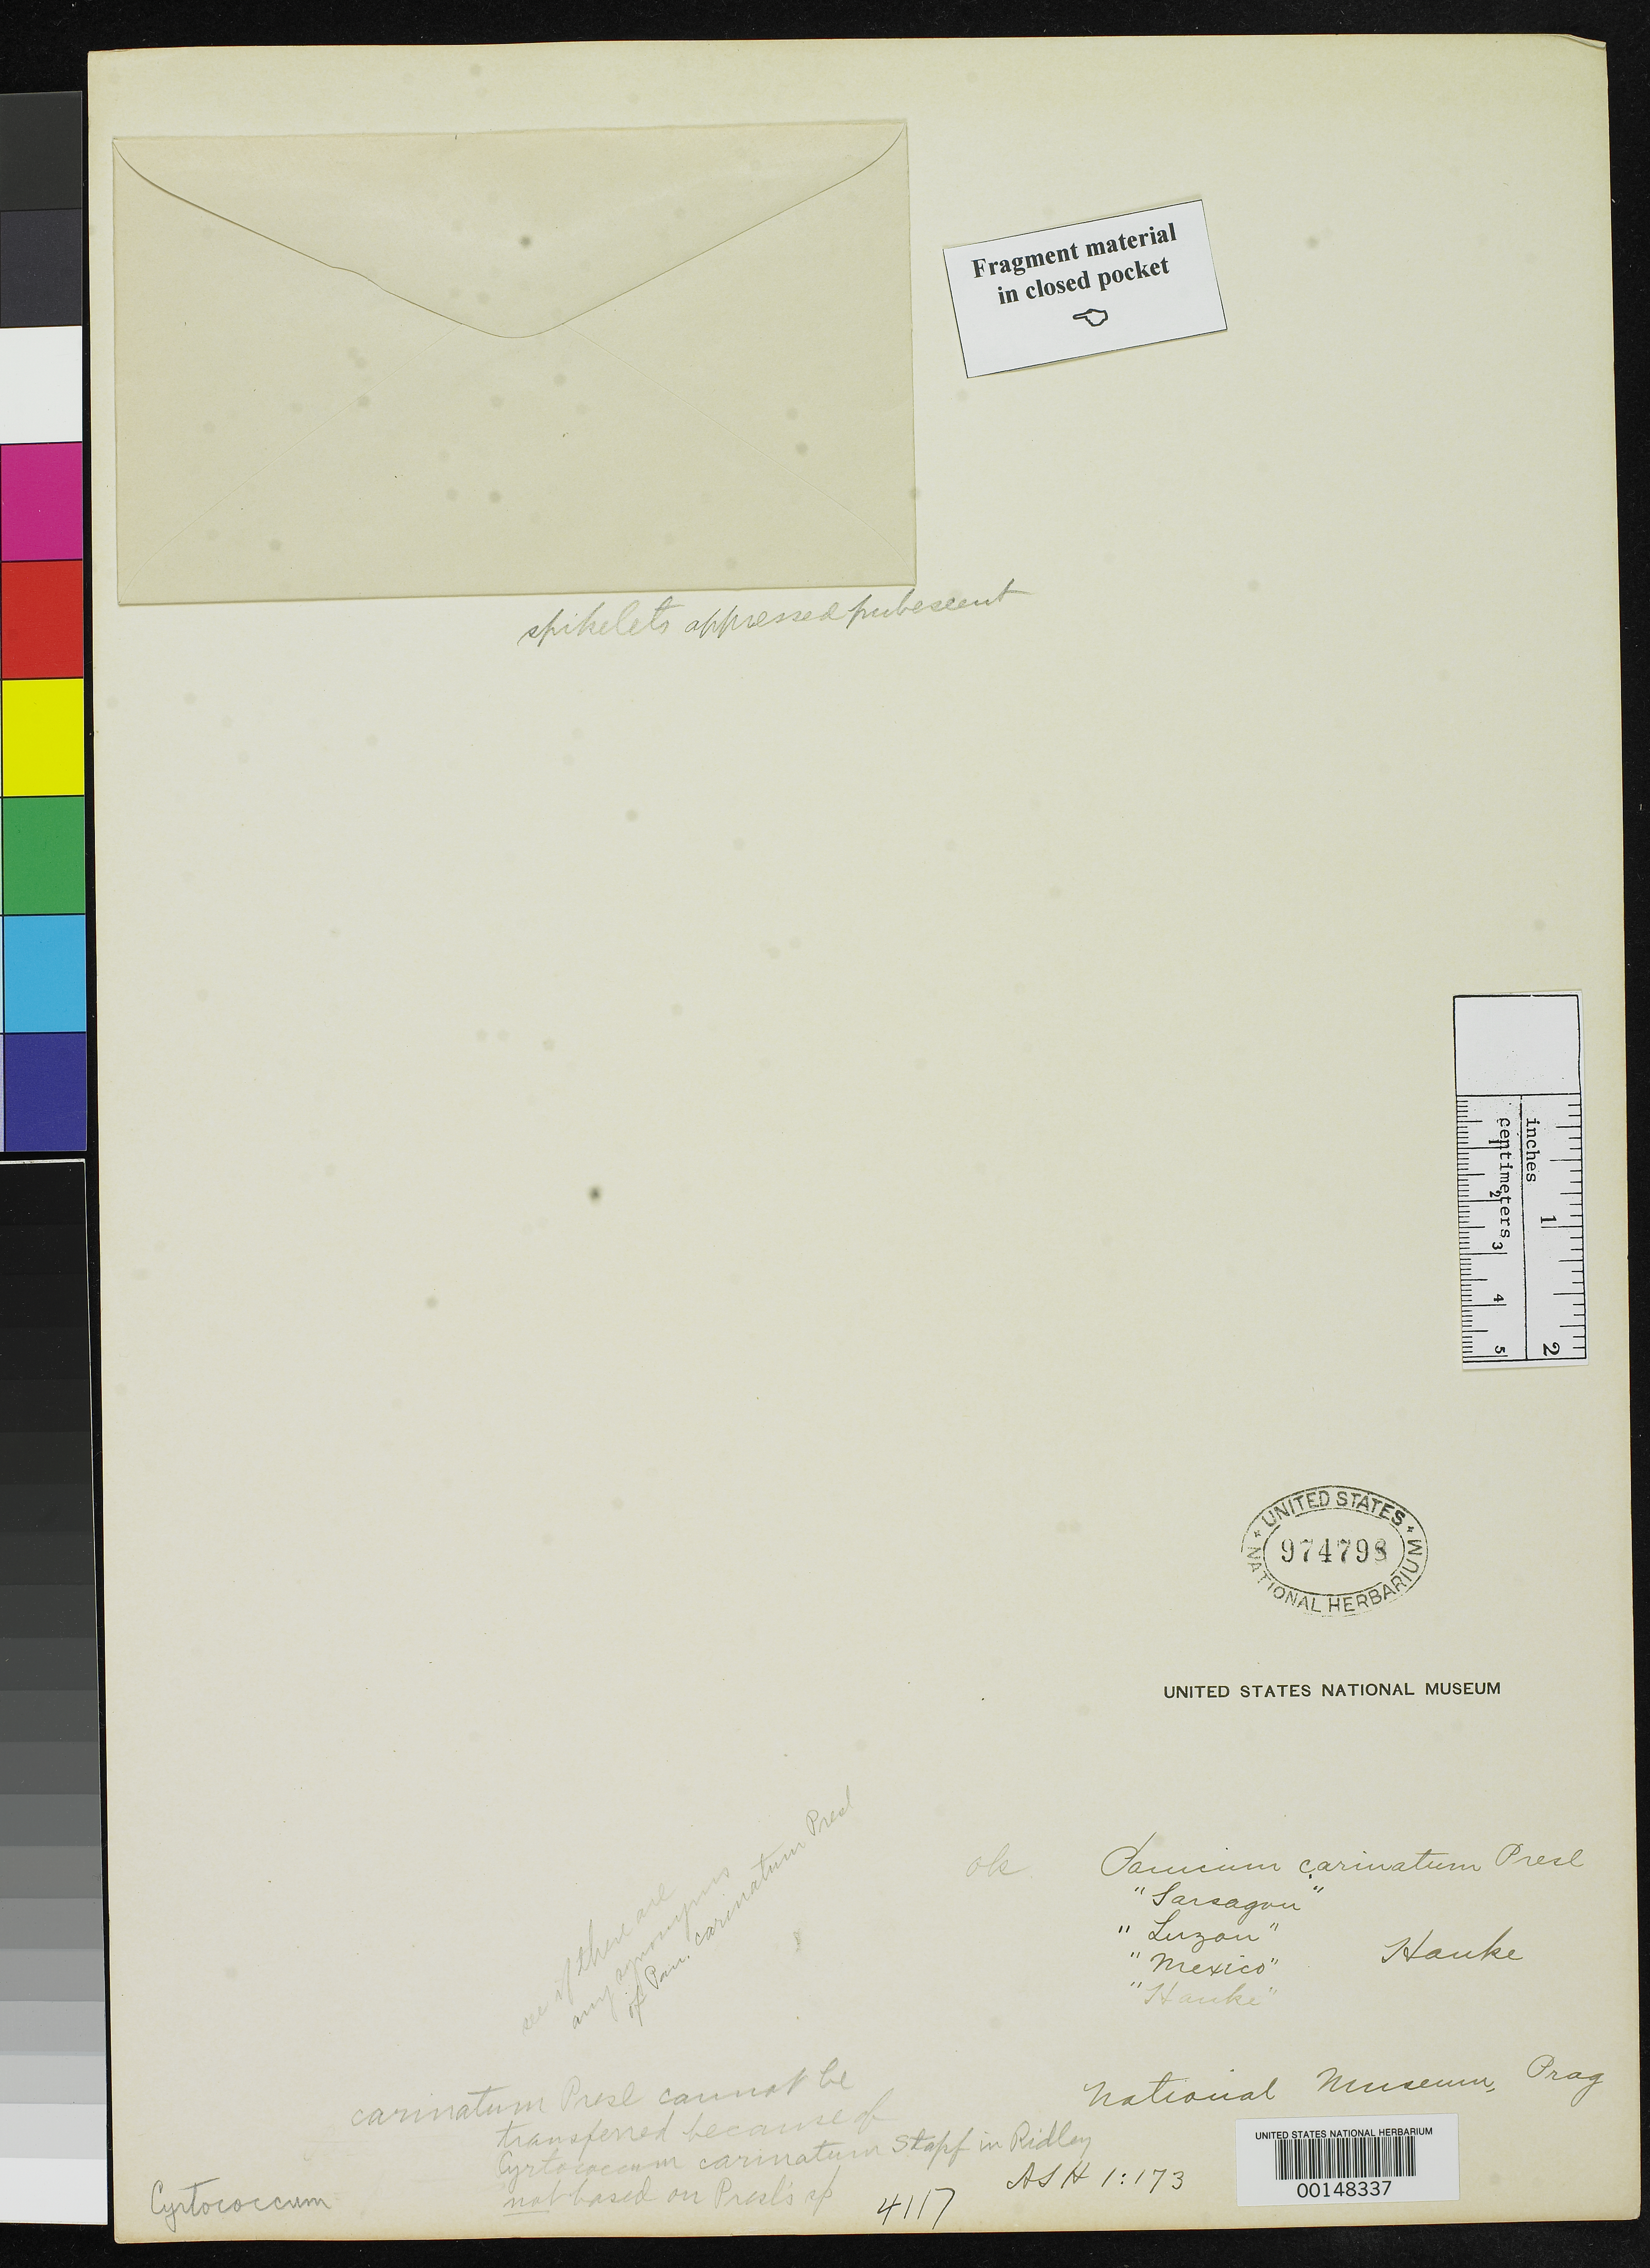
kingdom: Plantae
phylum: Tracheophyta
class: Liliopsida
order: Poales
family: Poaceae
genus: Panicum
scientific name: Panicum carinatum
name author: J. Presl in C. Presl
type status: Type Fragment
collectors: T. P. X. Haenke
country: Philippines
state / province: Bicol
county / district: Sorsogon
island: Luzon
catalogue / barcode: US 974798